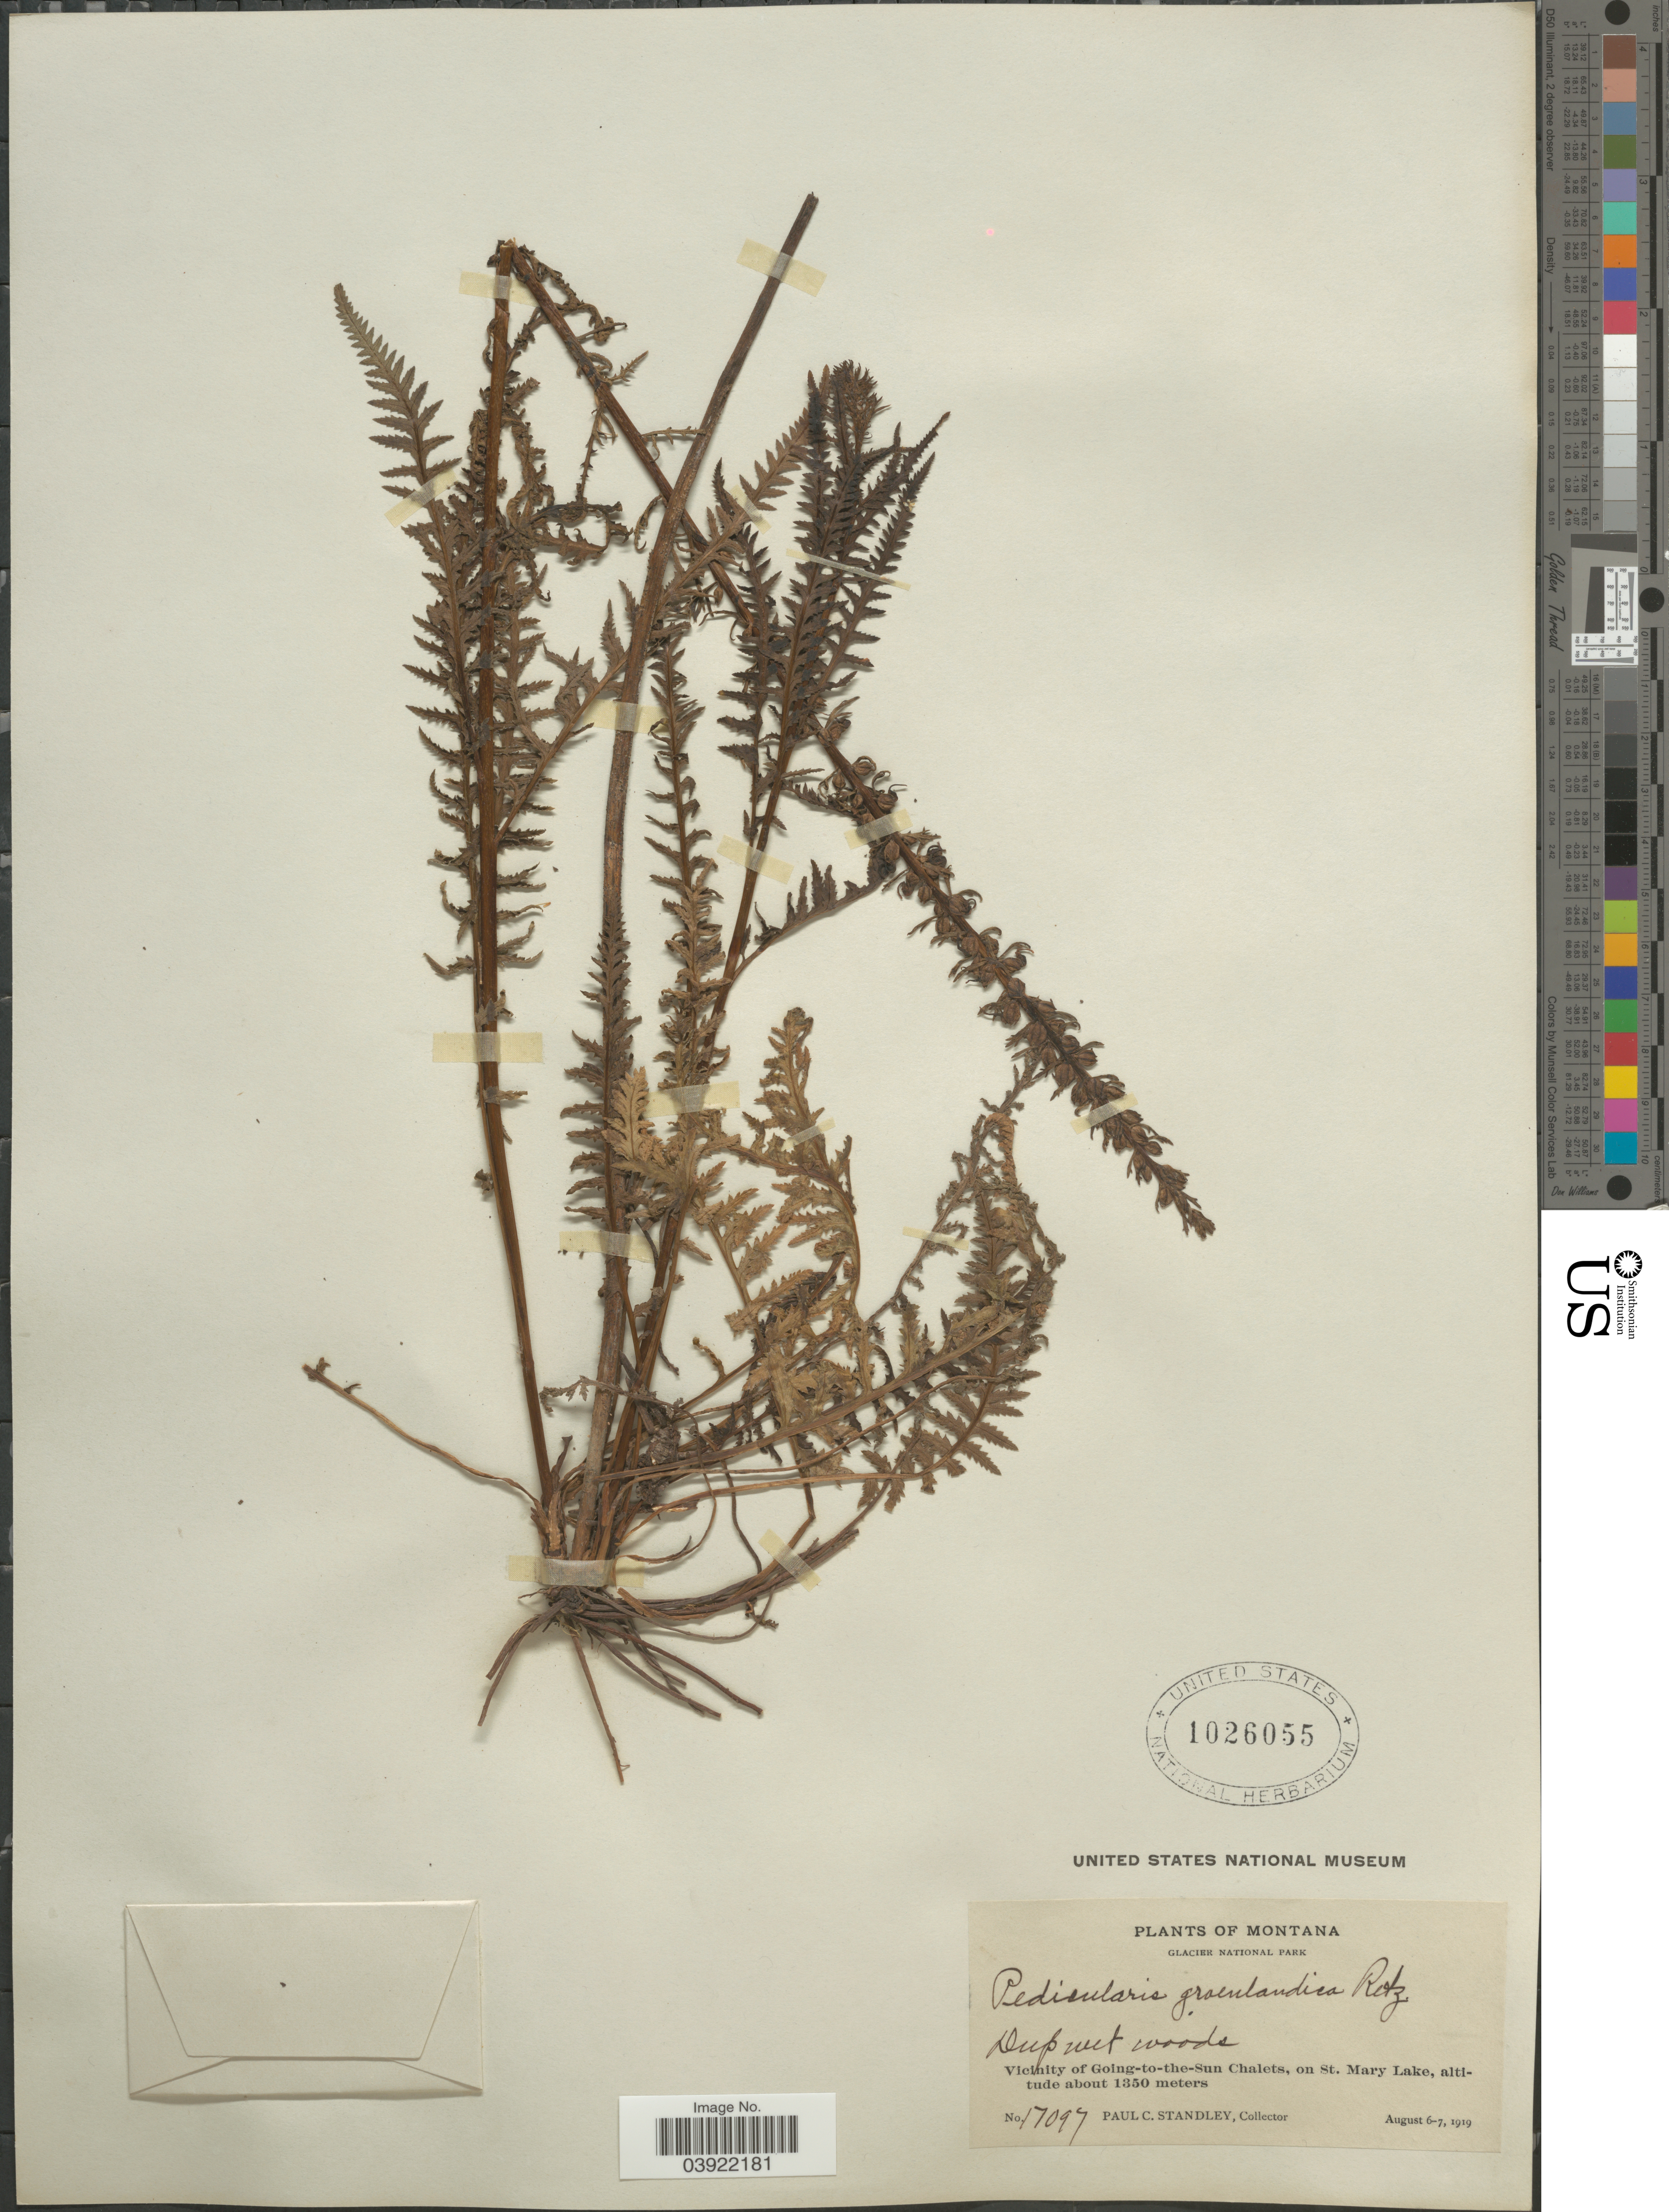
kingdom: Plantae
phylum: Tracheophyta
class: Magnoliopsida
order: Lamiales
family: Orobanchaceae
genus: Pedicularis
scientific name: Pedicularis groenlandica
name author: Retz.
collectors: P. C. Standley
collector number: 17097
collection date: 1919-08-06/1919-08-07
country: United States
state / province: Montana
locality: Glacier National Park. Vicinity of Going-to-the-Sun Chalets, on St. Mary Lake.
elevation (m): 1350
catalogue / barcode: US 1026055